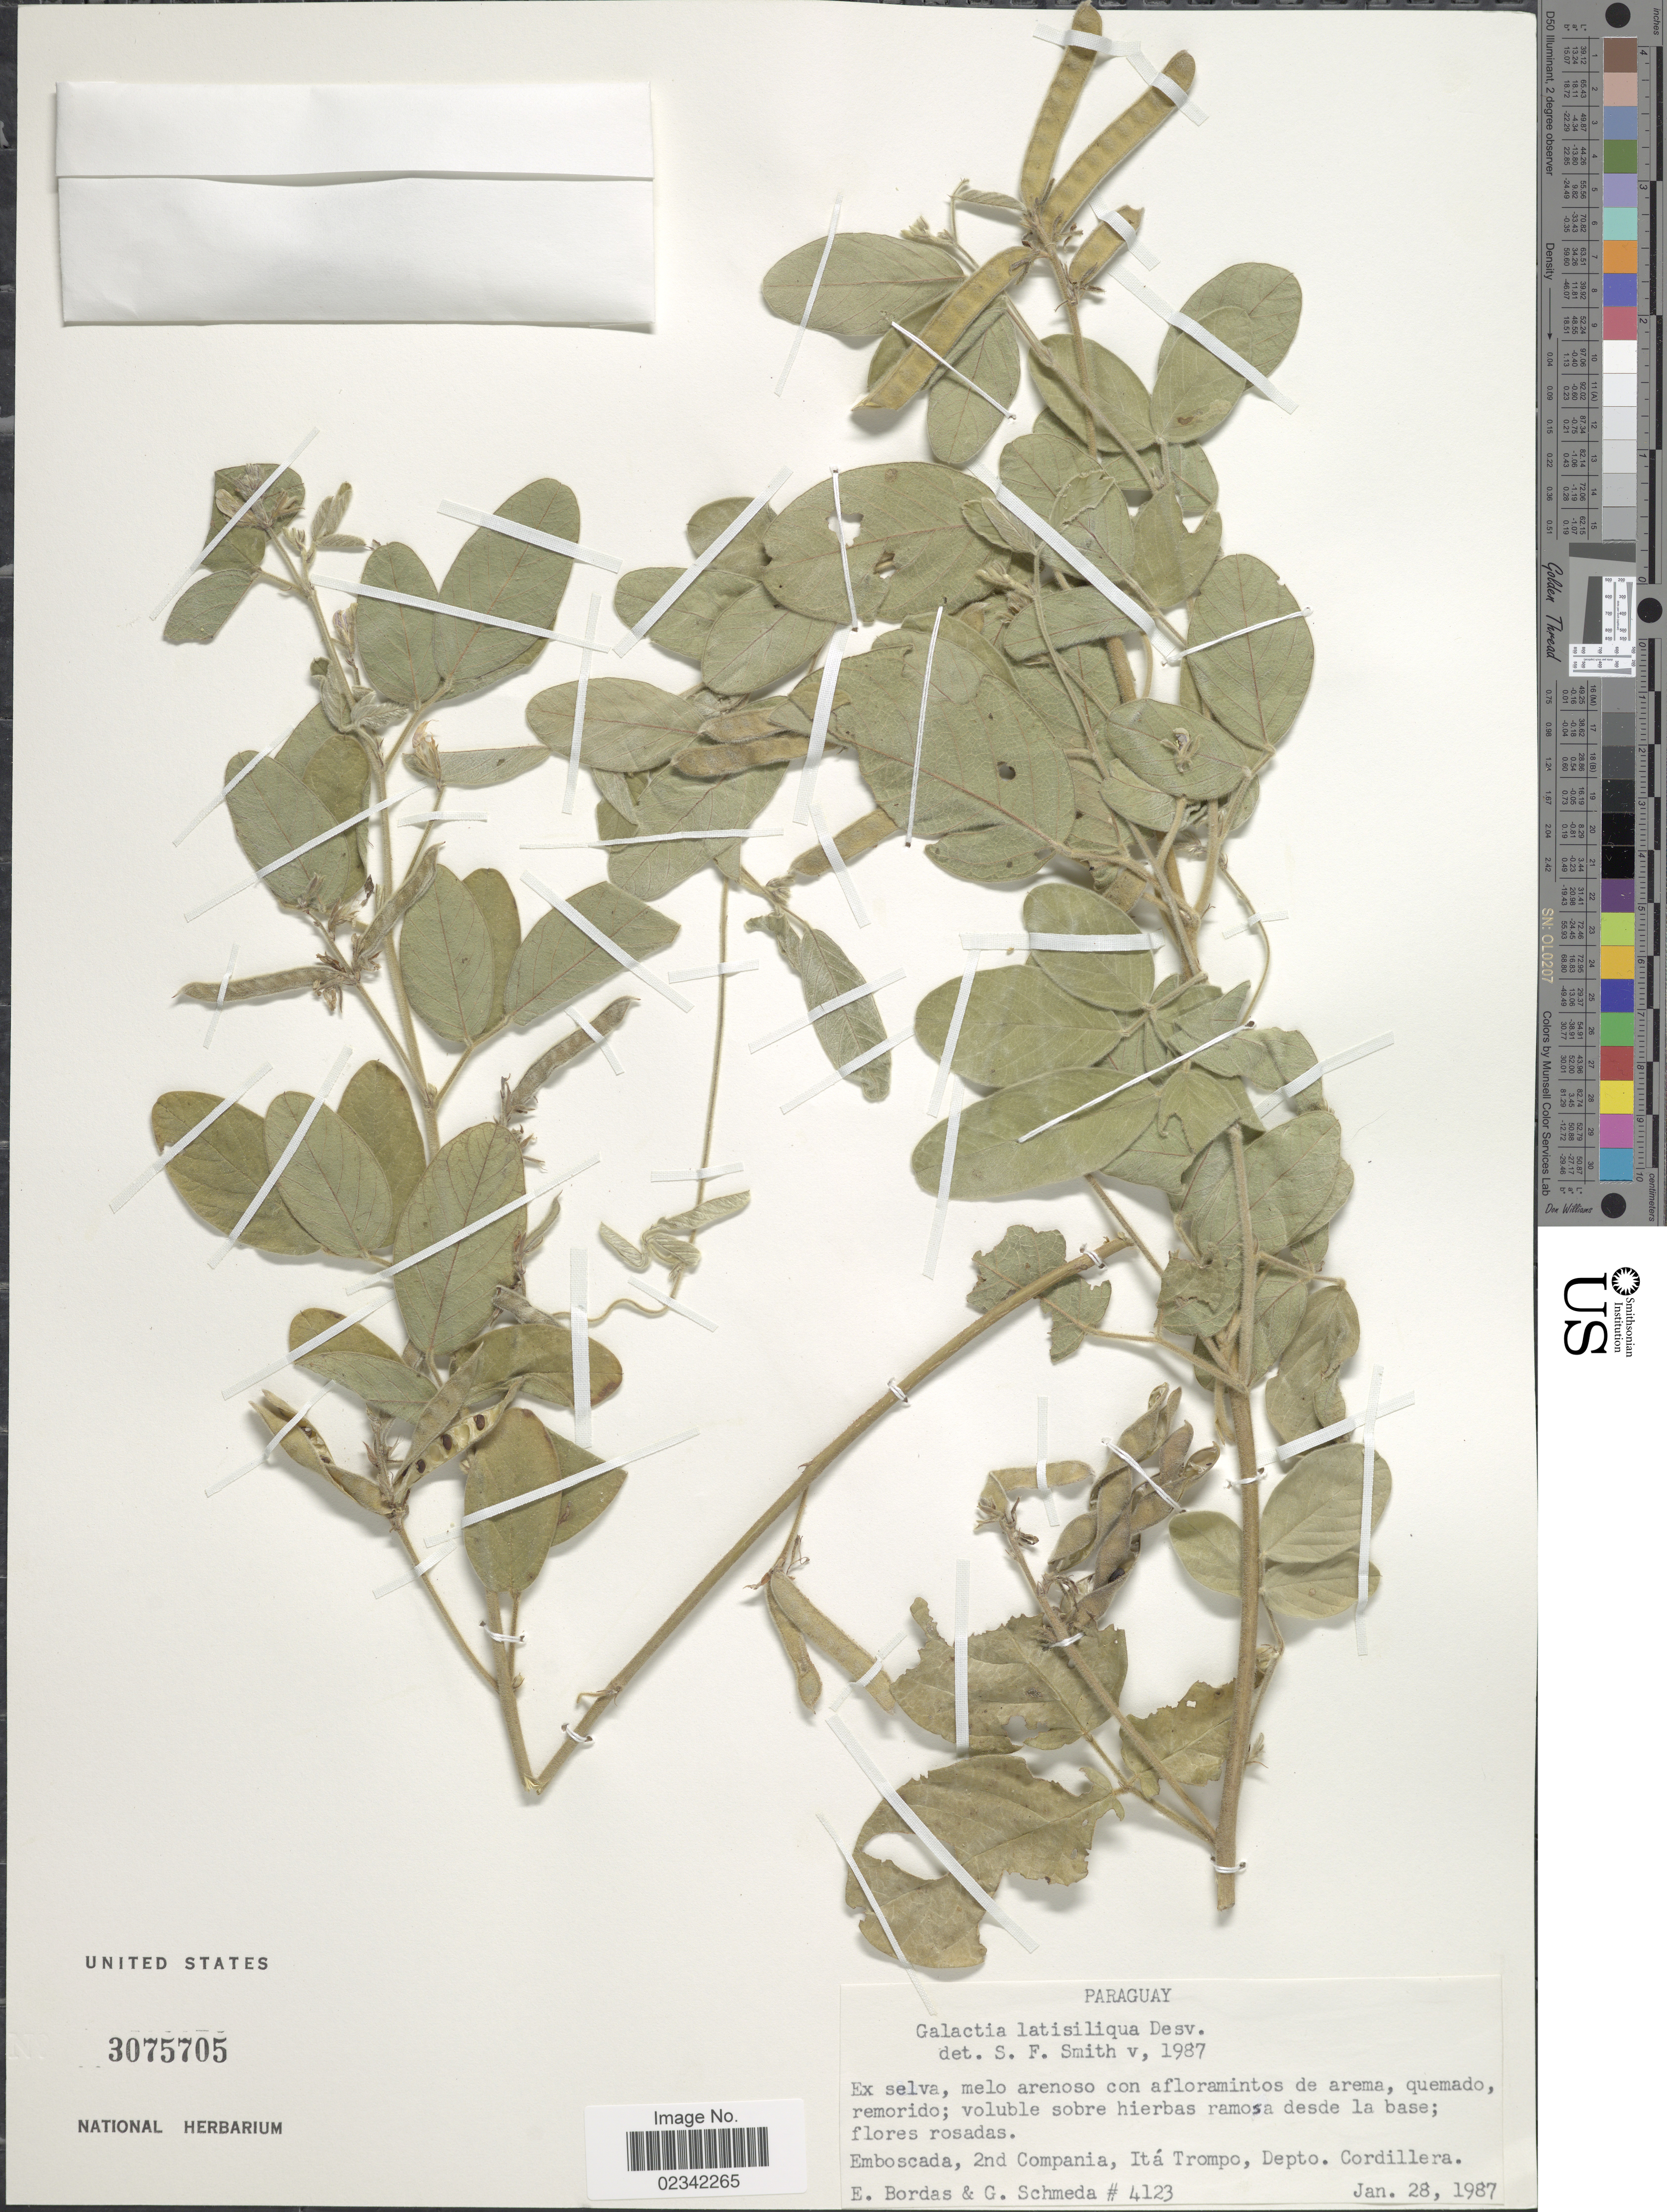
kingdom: Plantae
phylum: Tracheophyta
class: Magnoliopsida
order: Fabales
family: Fabaceae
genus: Galactia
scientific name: Galactia latisiliqua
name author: Desv.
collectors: E. Bordas & G. Schmeda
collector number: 4123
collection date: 1987-01-28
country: Paraguay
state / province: Cordillera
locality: Emboscada, 2nd Compania, Ita Trompo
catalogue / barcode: US 3075705